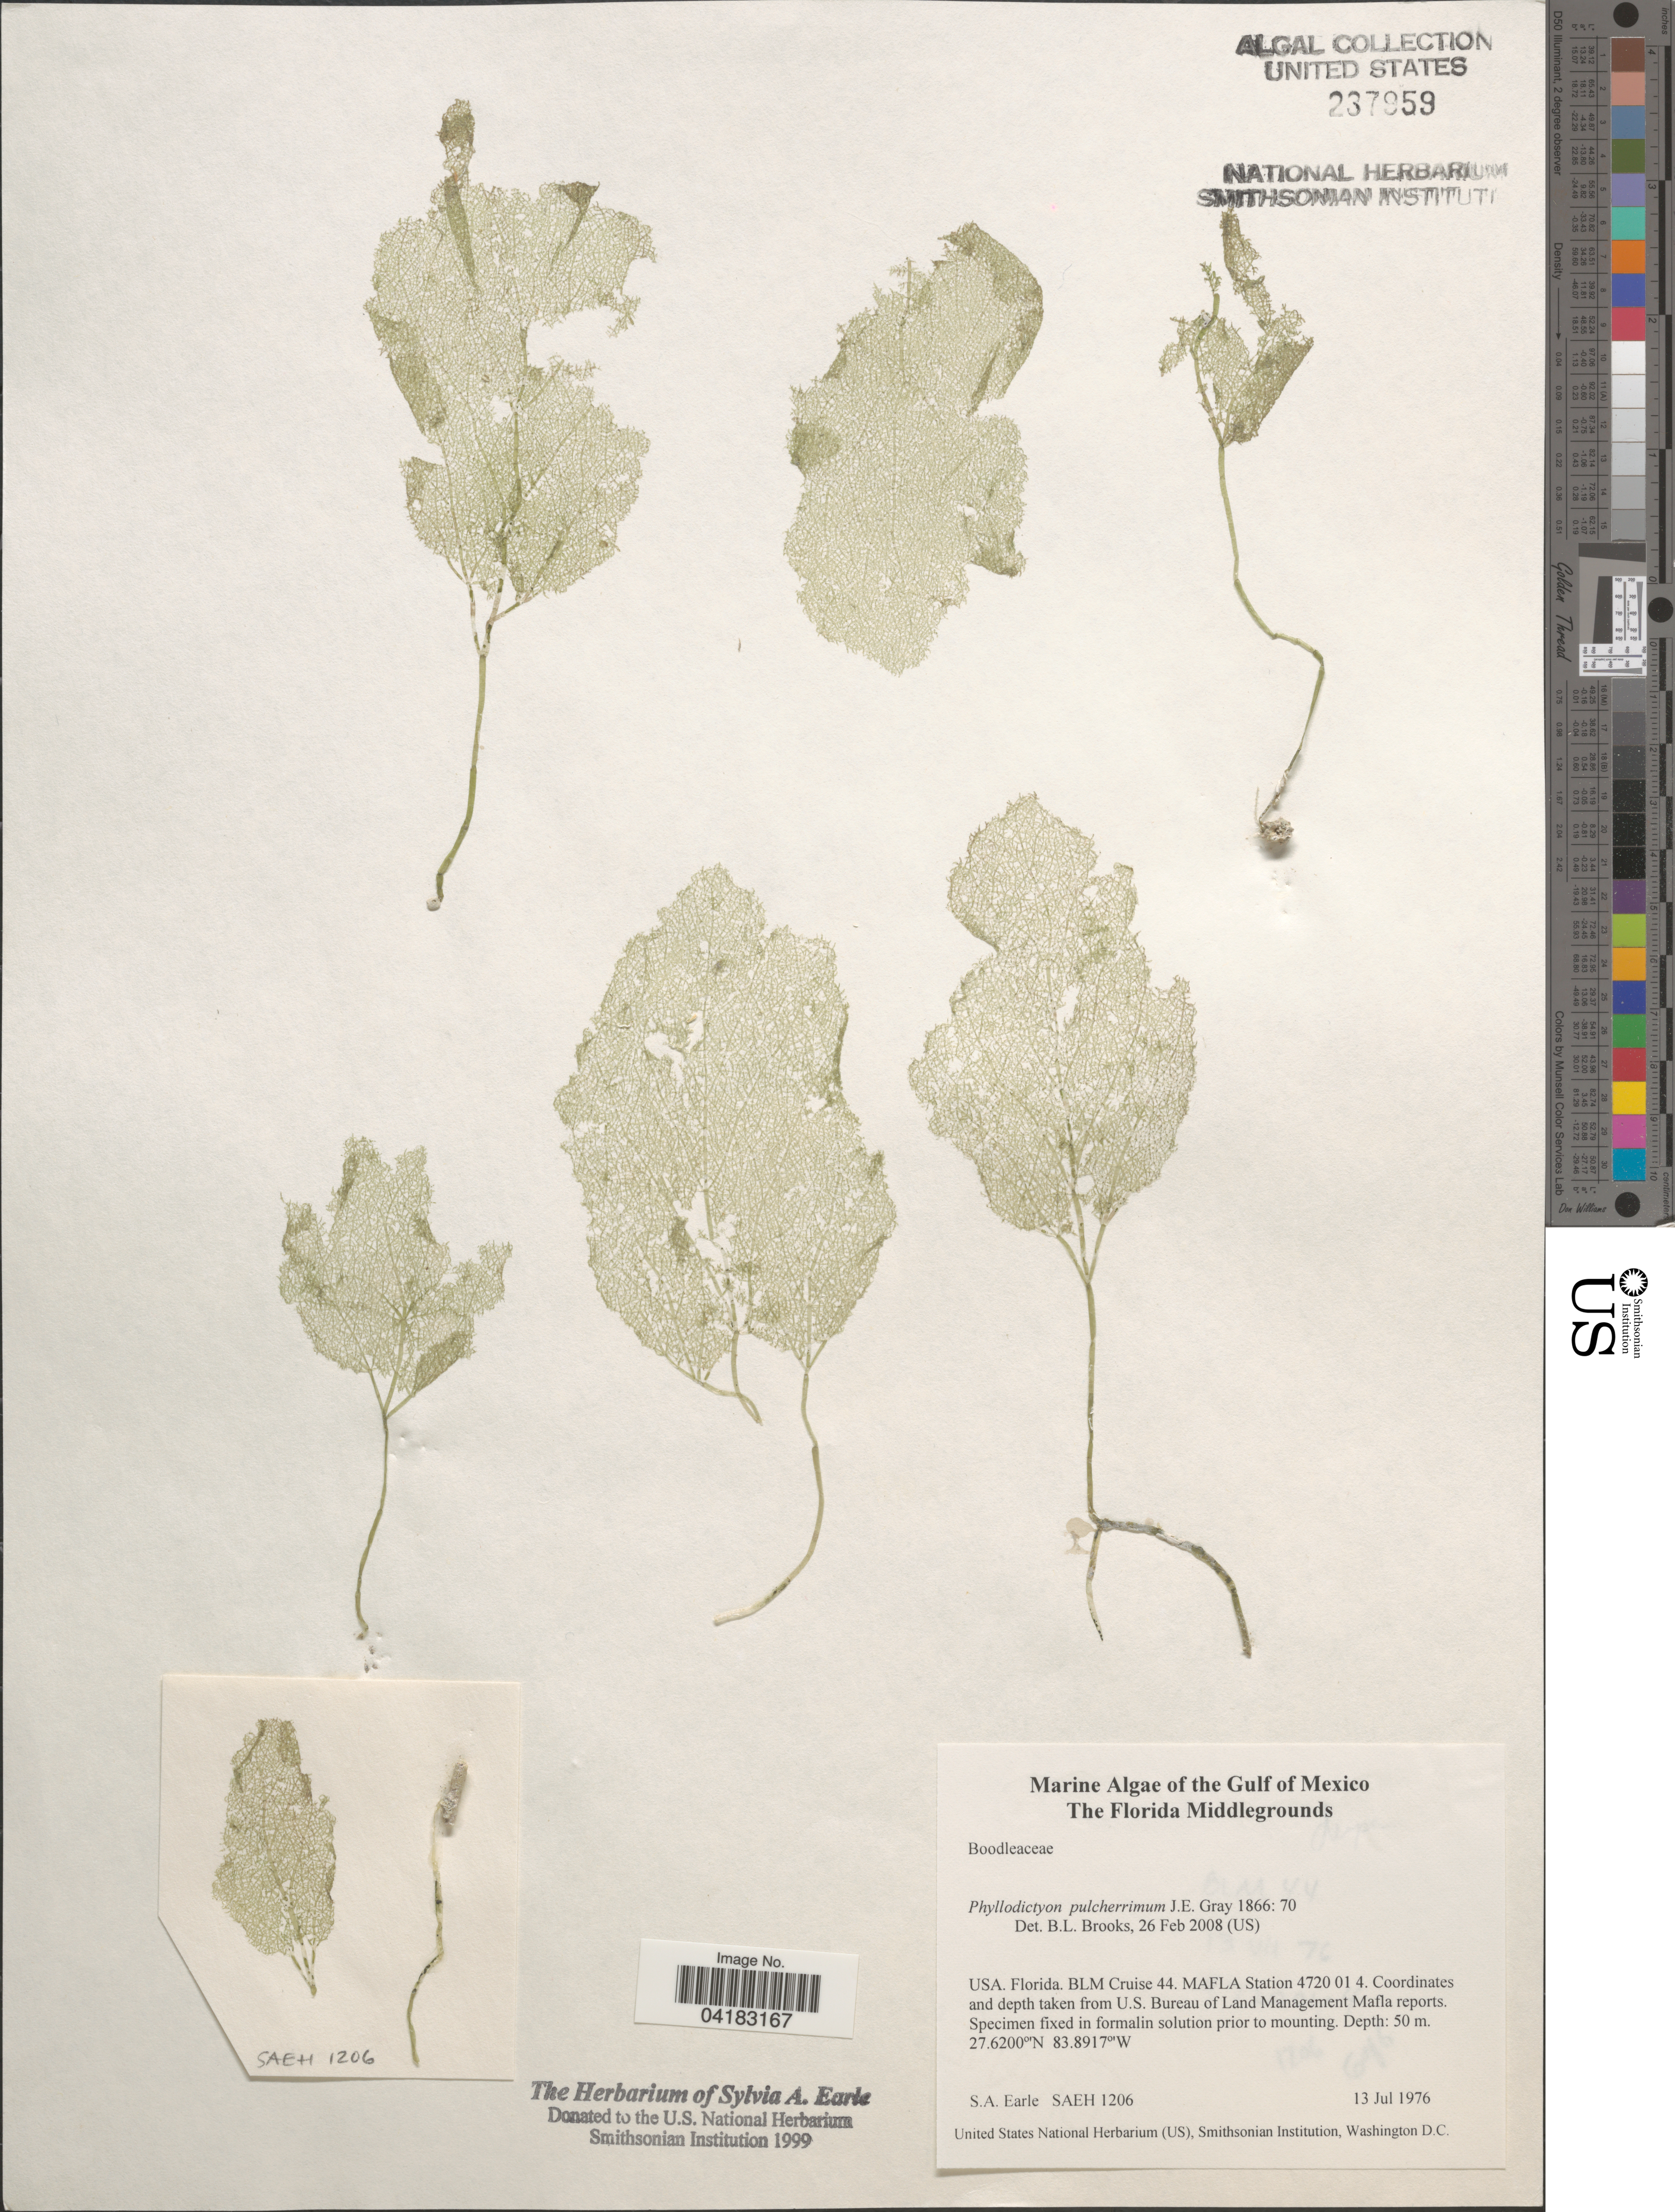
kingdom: Plantae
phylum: Chlorophyta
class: Ulvophyceae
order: Siphonocladales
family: Boodleaceae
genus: Phyllodictyon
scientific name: Phyllodictyon pulcherrimum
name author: J.E. Gray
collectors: S. A. Earle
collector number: SAEH1206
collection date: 1976-07-13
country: United States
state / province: Florida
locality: Gulf of Mexico. The Florida Middlegrounds. BLM Cruise 44. MAFLA Station 4720 01 4.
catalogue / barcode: US 237959